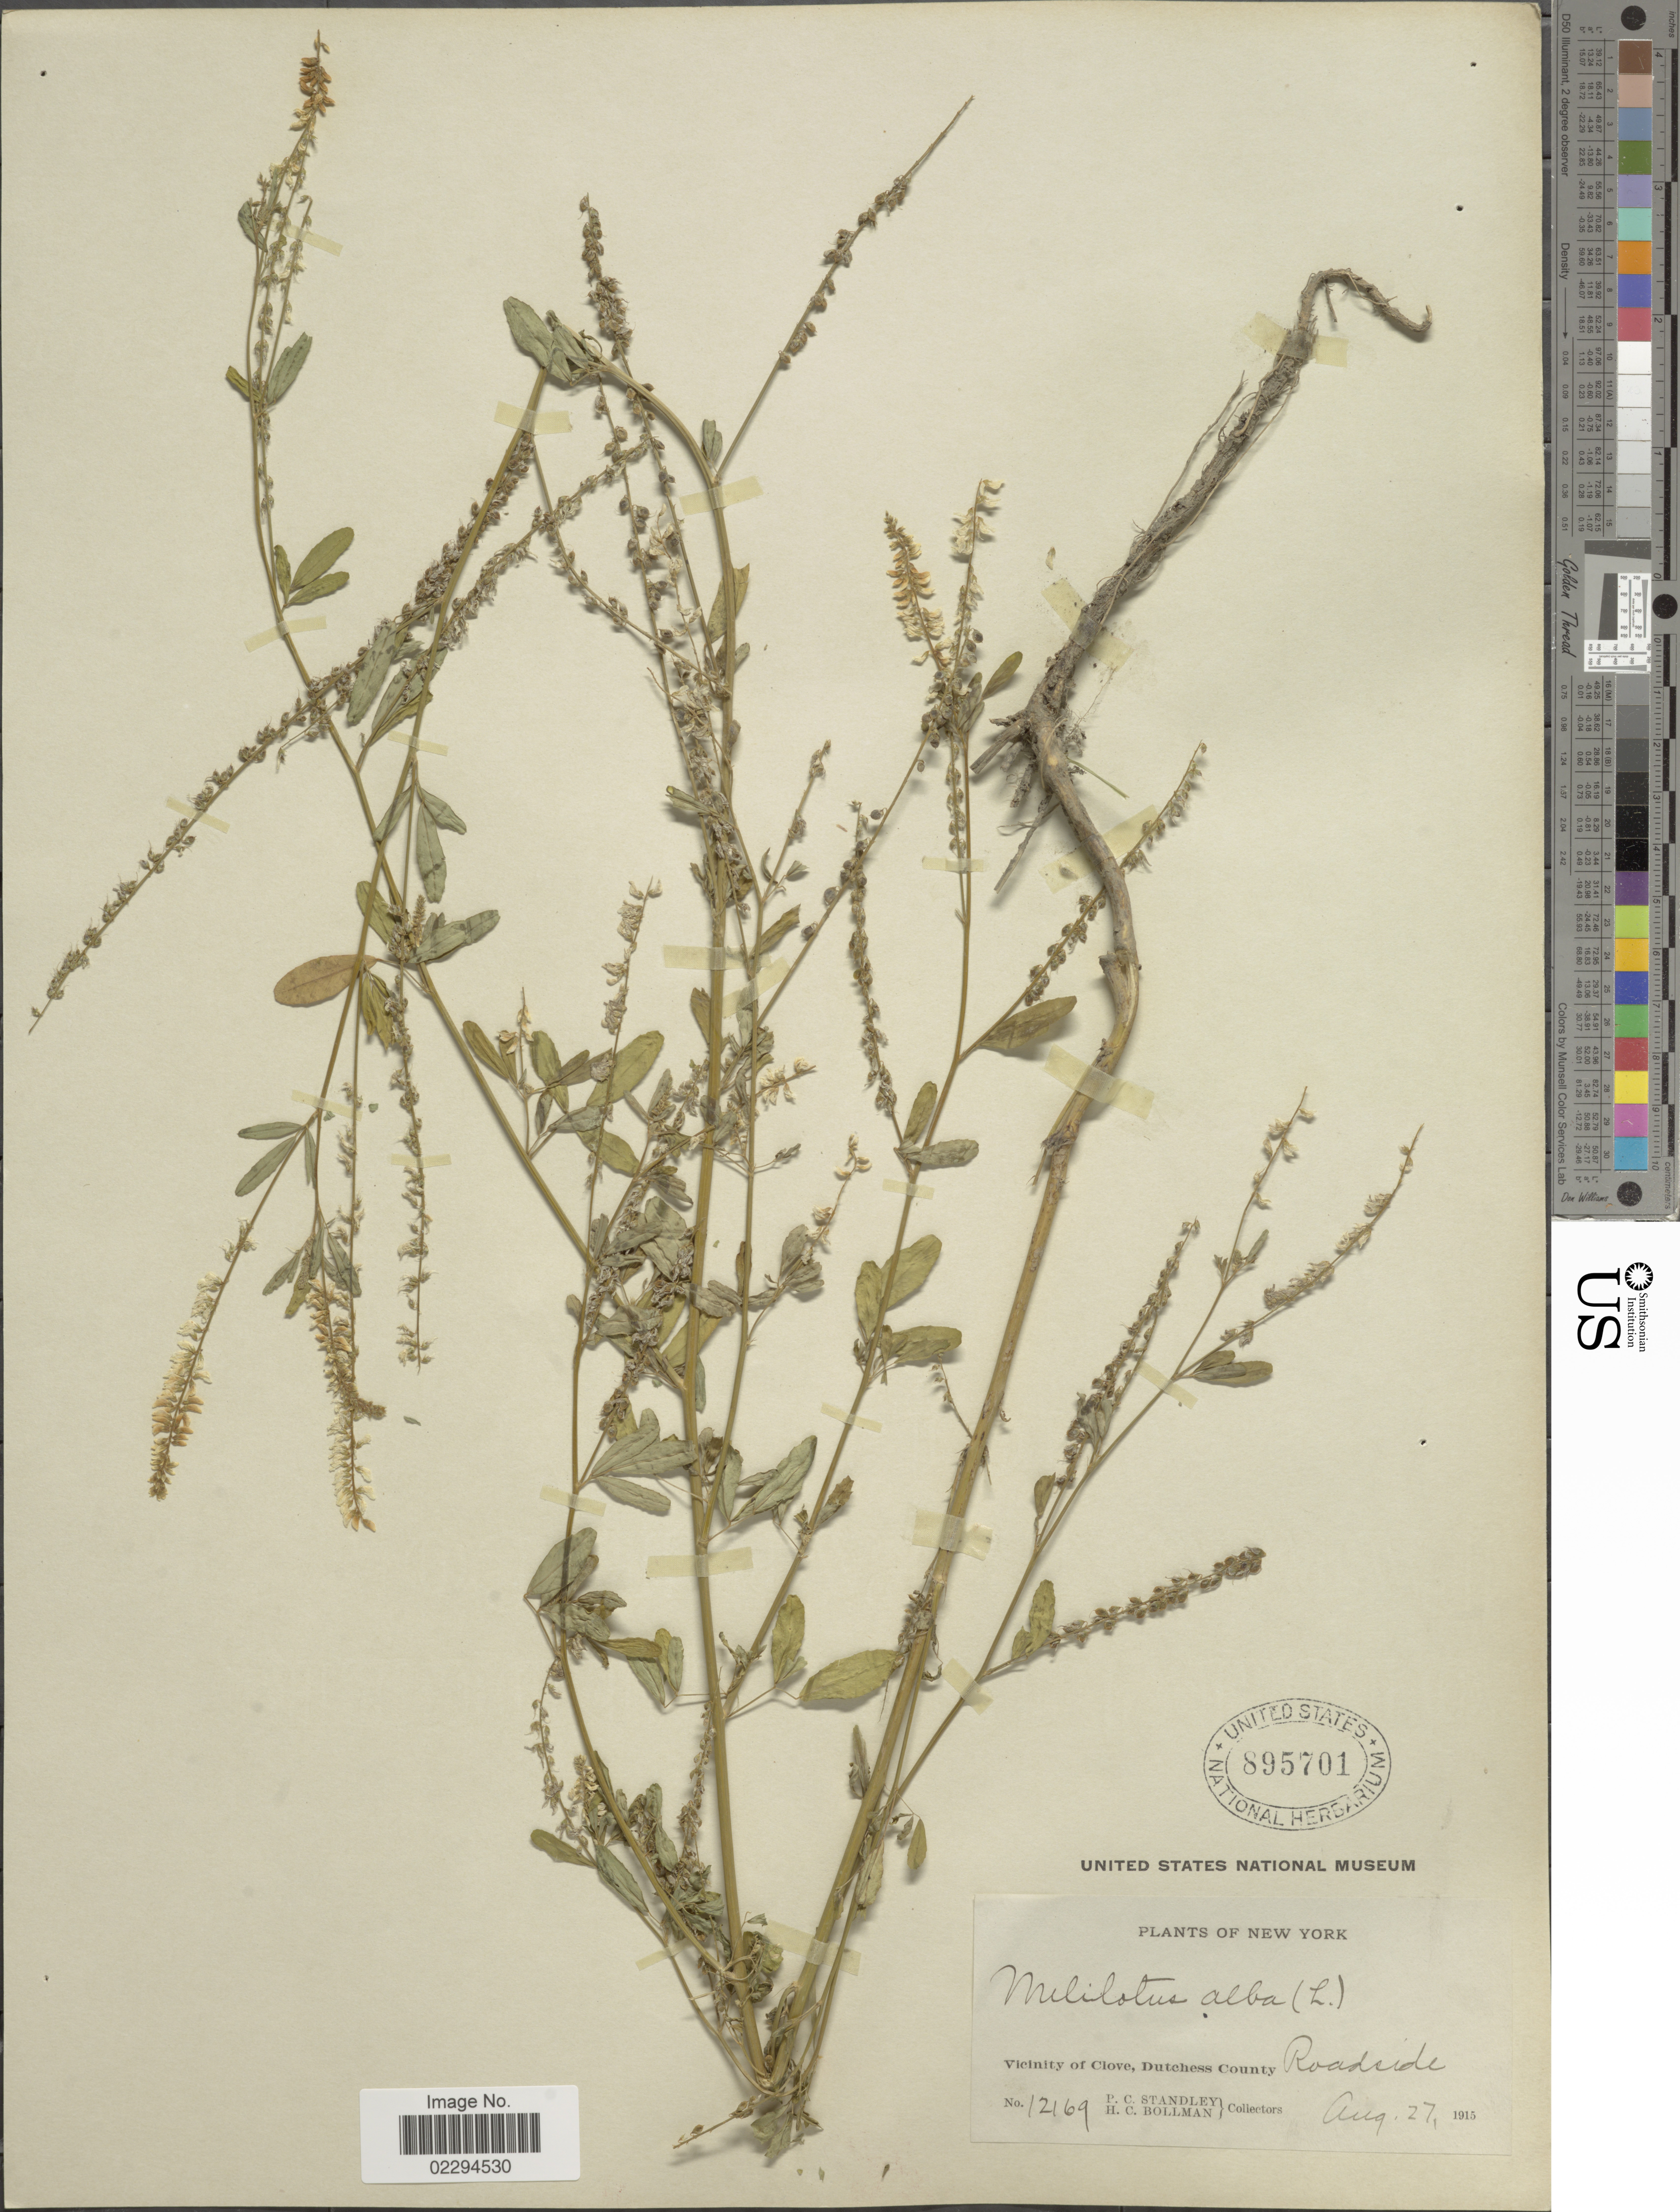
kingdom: Plantae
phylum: Tracheophyta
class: Magnoliopsida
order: Fabales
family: Fabaceae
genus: Melilotus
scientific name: Melilotus albus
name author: Medik.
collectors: P. C. Standley & H. C. Bollman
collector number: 12169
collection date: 1915-08-27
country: United States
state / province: New York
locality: Vicinity of Clove, Dutchess County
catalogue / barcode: US 895701